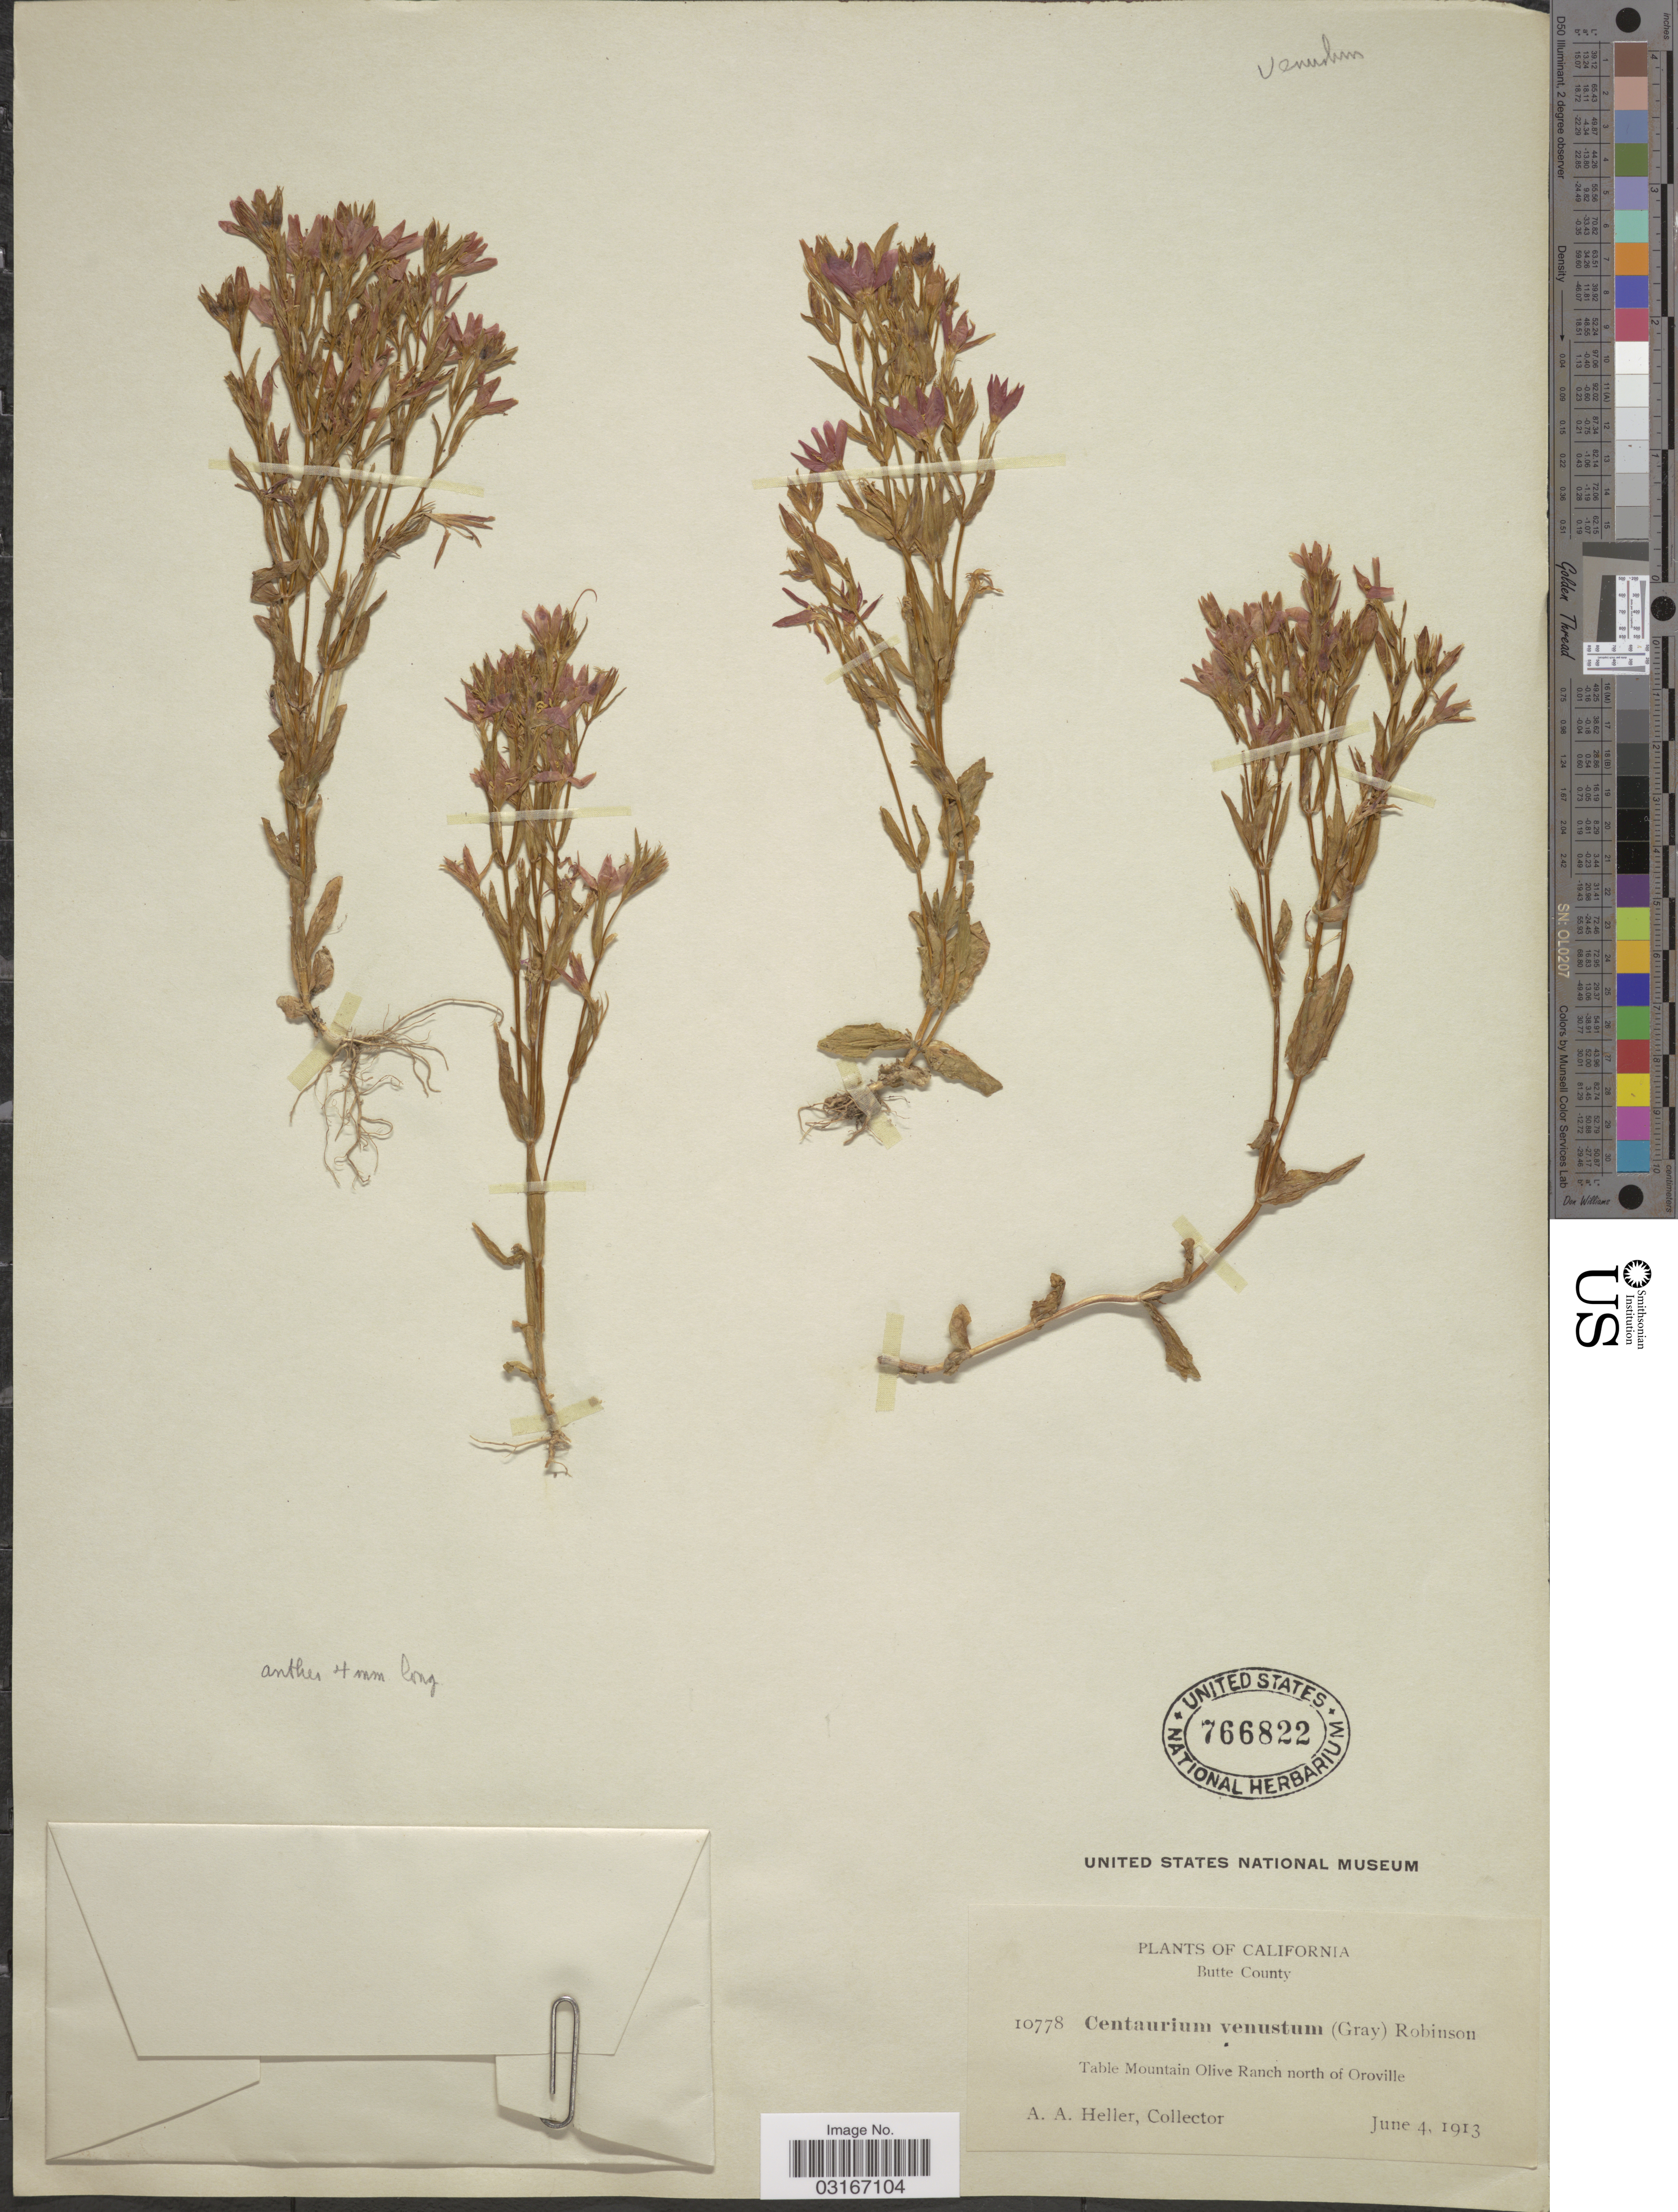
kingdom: Plantae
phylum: Tracheophyta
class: Magnoliopsida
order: Gentianales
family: Gentianaceae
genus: Centaurium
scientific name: Centaurium venustum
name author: (A. Gray) B.L. Rob.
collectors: A. A. Heller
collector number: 10778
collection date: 1913-06-04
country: United States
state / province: California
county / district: Butte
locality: Butte County. Table Mountain Olive Ranch north of Oroville.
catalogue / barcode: US 766822